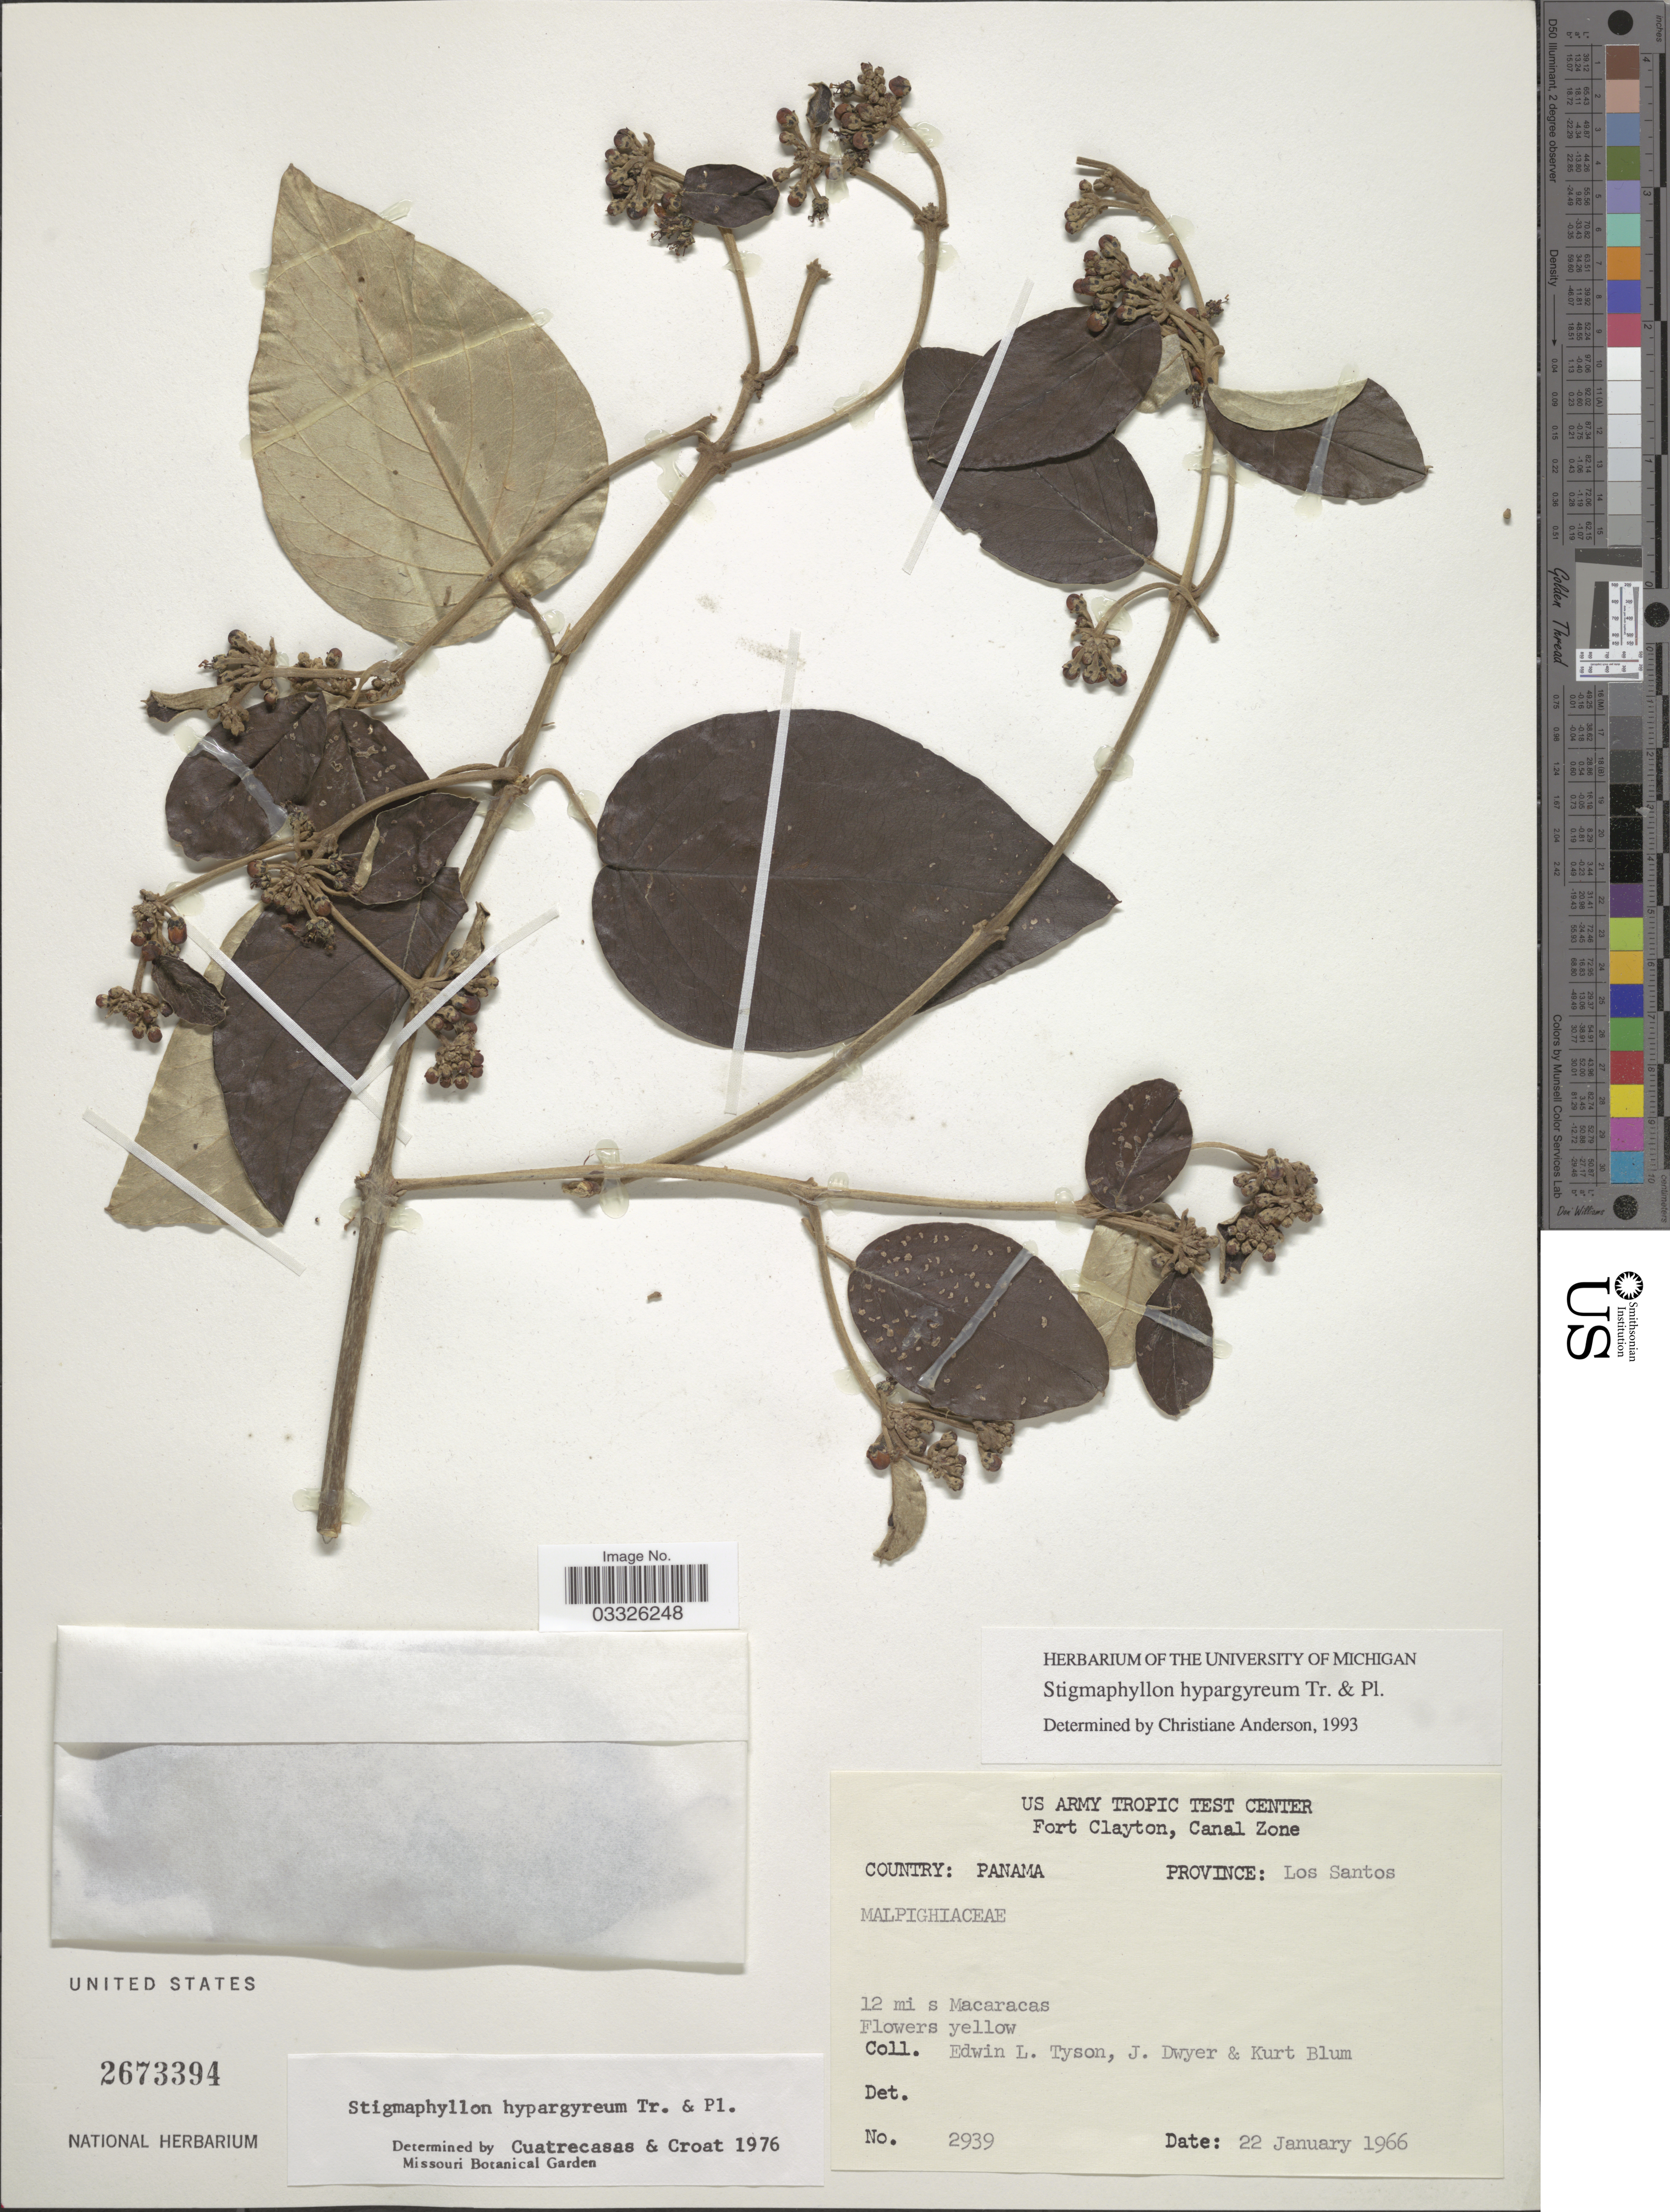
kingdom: Plantae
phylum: Tracheophyta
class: Magnoliopsida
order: Malpighiales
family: Malpighiaceae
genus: Stigmaphyllon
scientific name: Stigmaphyllon hypargyreum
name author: Triana & Planch.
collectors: E. L. Tyson, J. Dwyer & K. E. Blum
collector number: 2939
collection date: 1966-01-22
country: Panama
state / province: Los Santos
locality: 12 mi s Macaracas.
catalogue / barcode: US 2673394